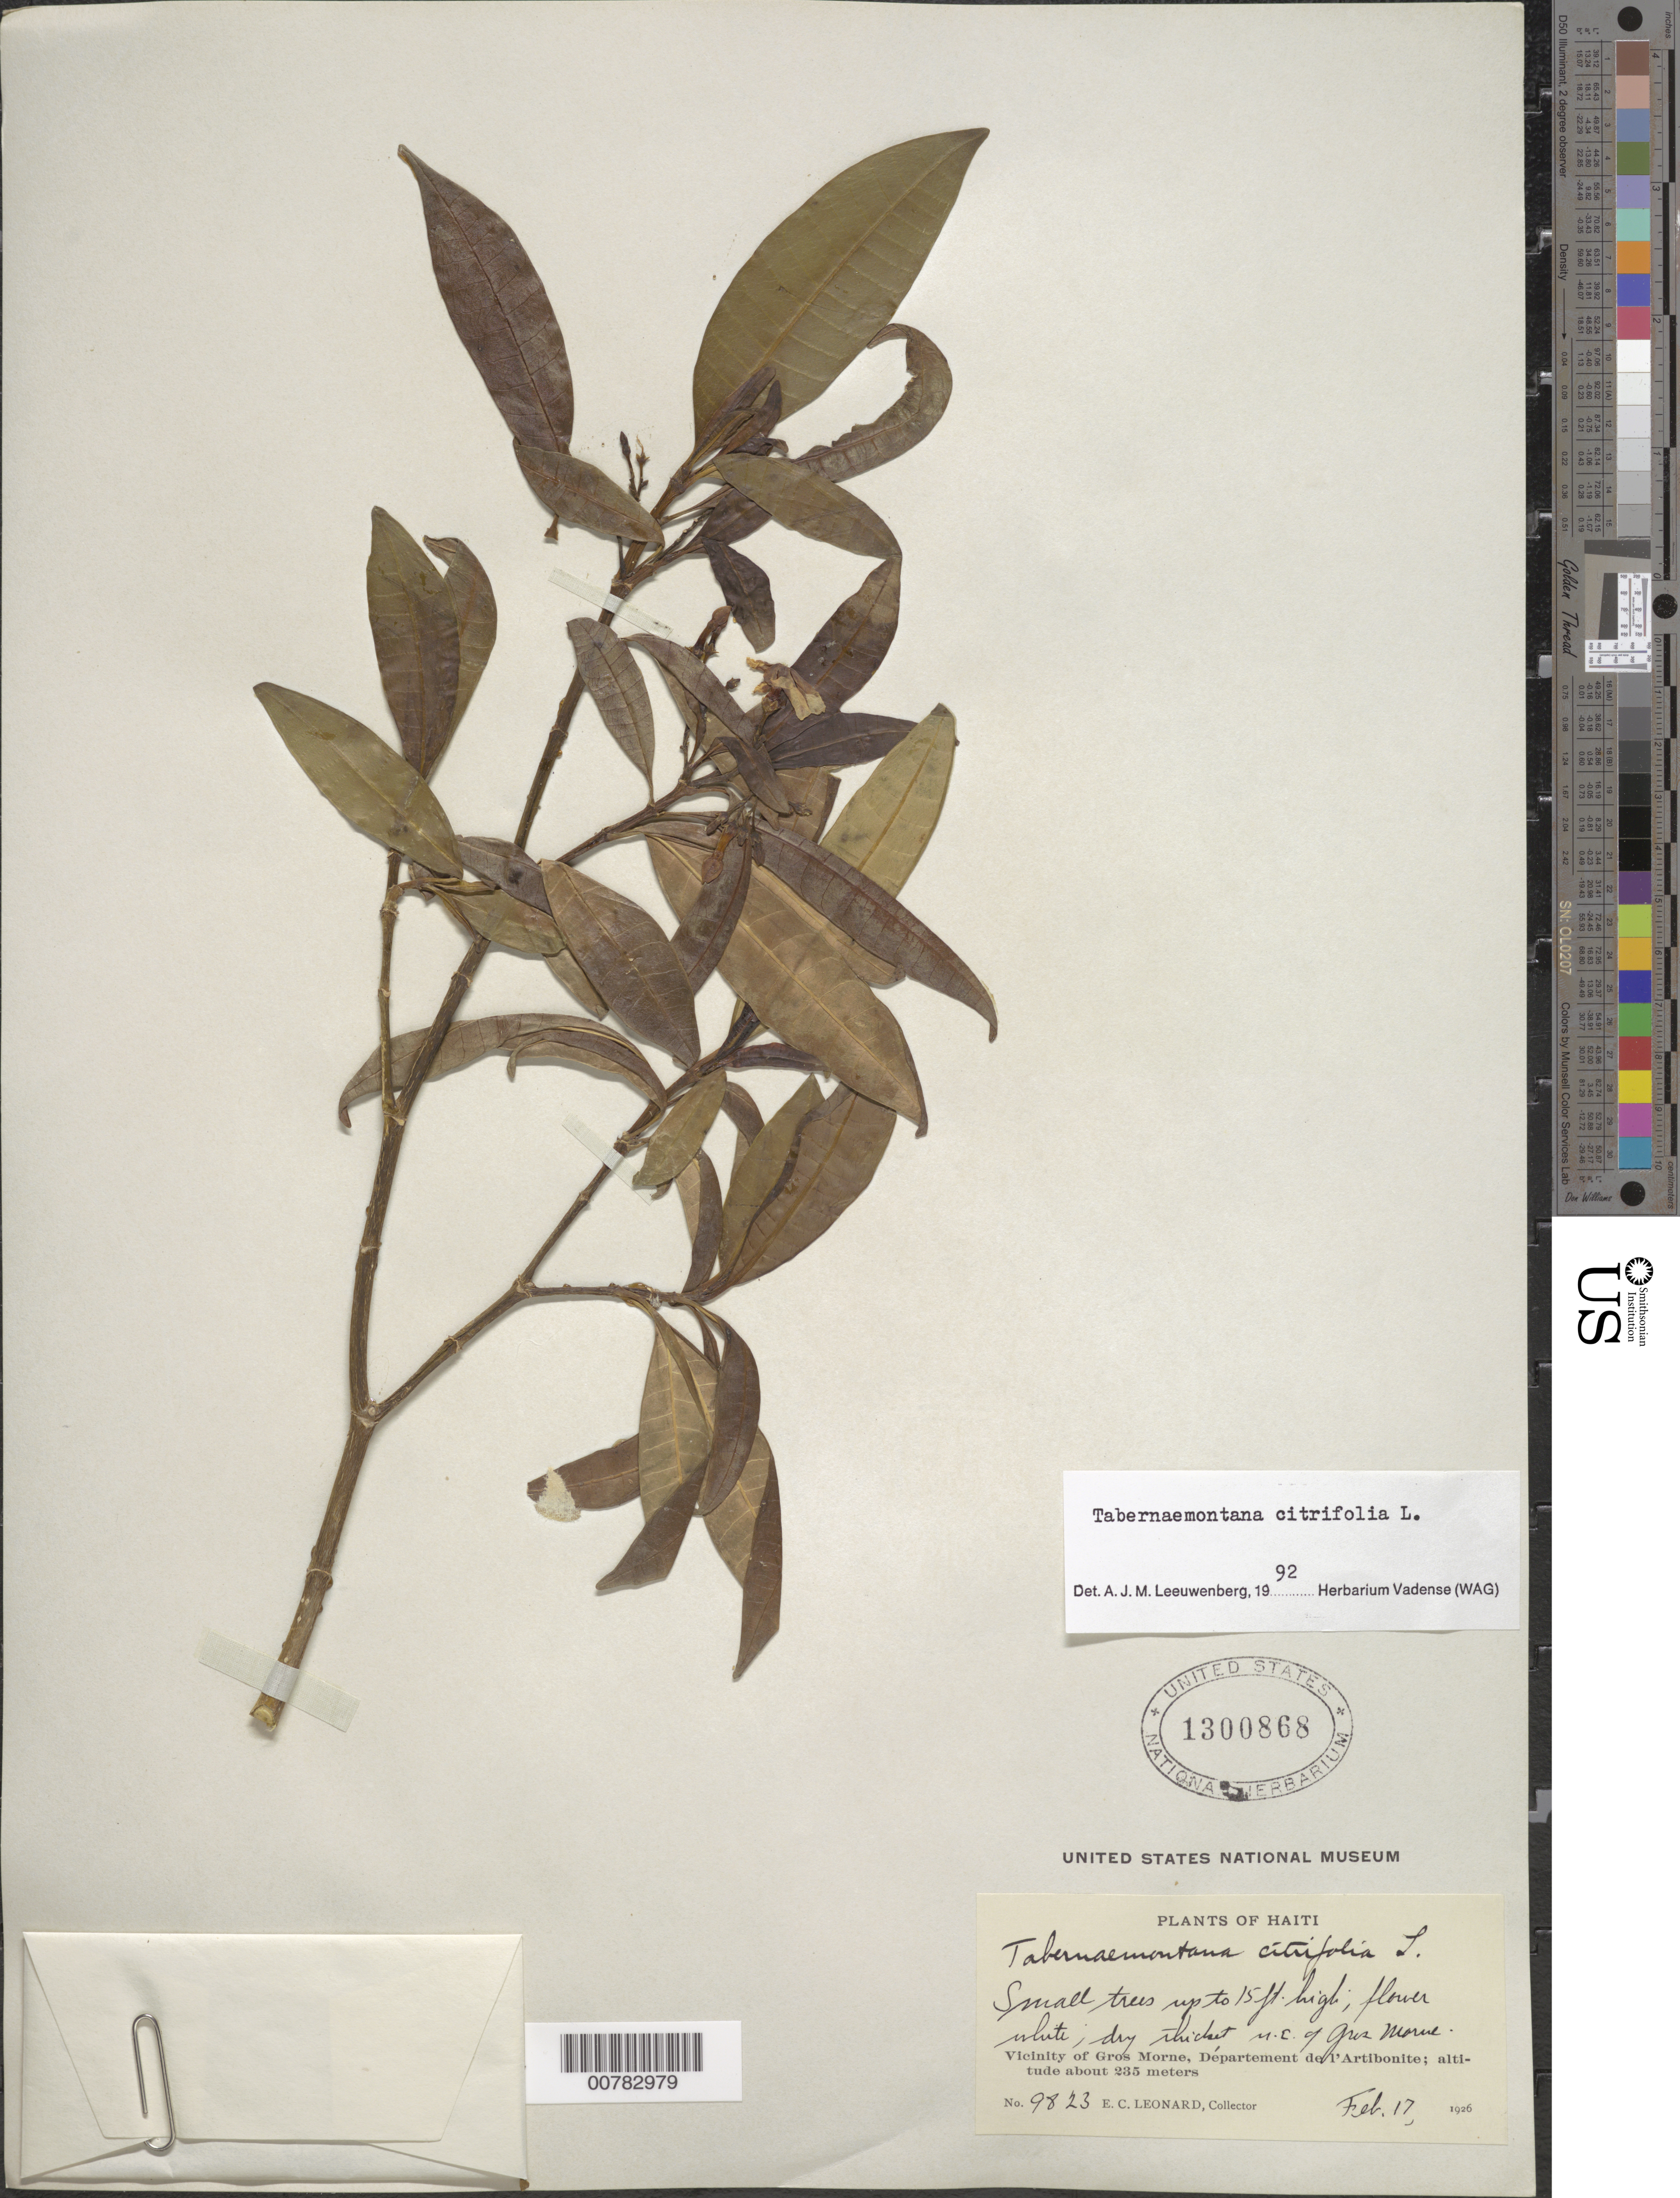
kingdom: Plantae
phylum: Tracheophyta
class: Magnoliopsida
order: Gentianales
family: Apocynaceae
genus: Tabernaemontana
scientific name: Tabernaemontana citrifolia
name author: L.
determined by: Leeuwenberg, A. J. M.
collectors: E. C. Leonard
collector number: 9823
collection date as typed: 17 Feb 1926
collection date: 1926-02-17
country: Haiti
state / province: Artibonite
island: Hispaniola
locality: Vicinity of Gros Morne, N.E. of Gros Morne.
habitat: Dry thicket.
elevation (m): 235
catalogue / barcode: US 1300868